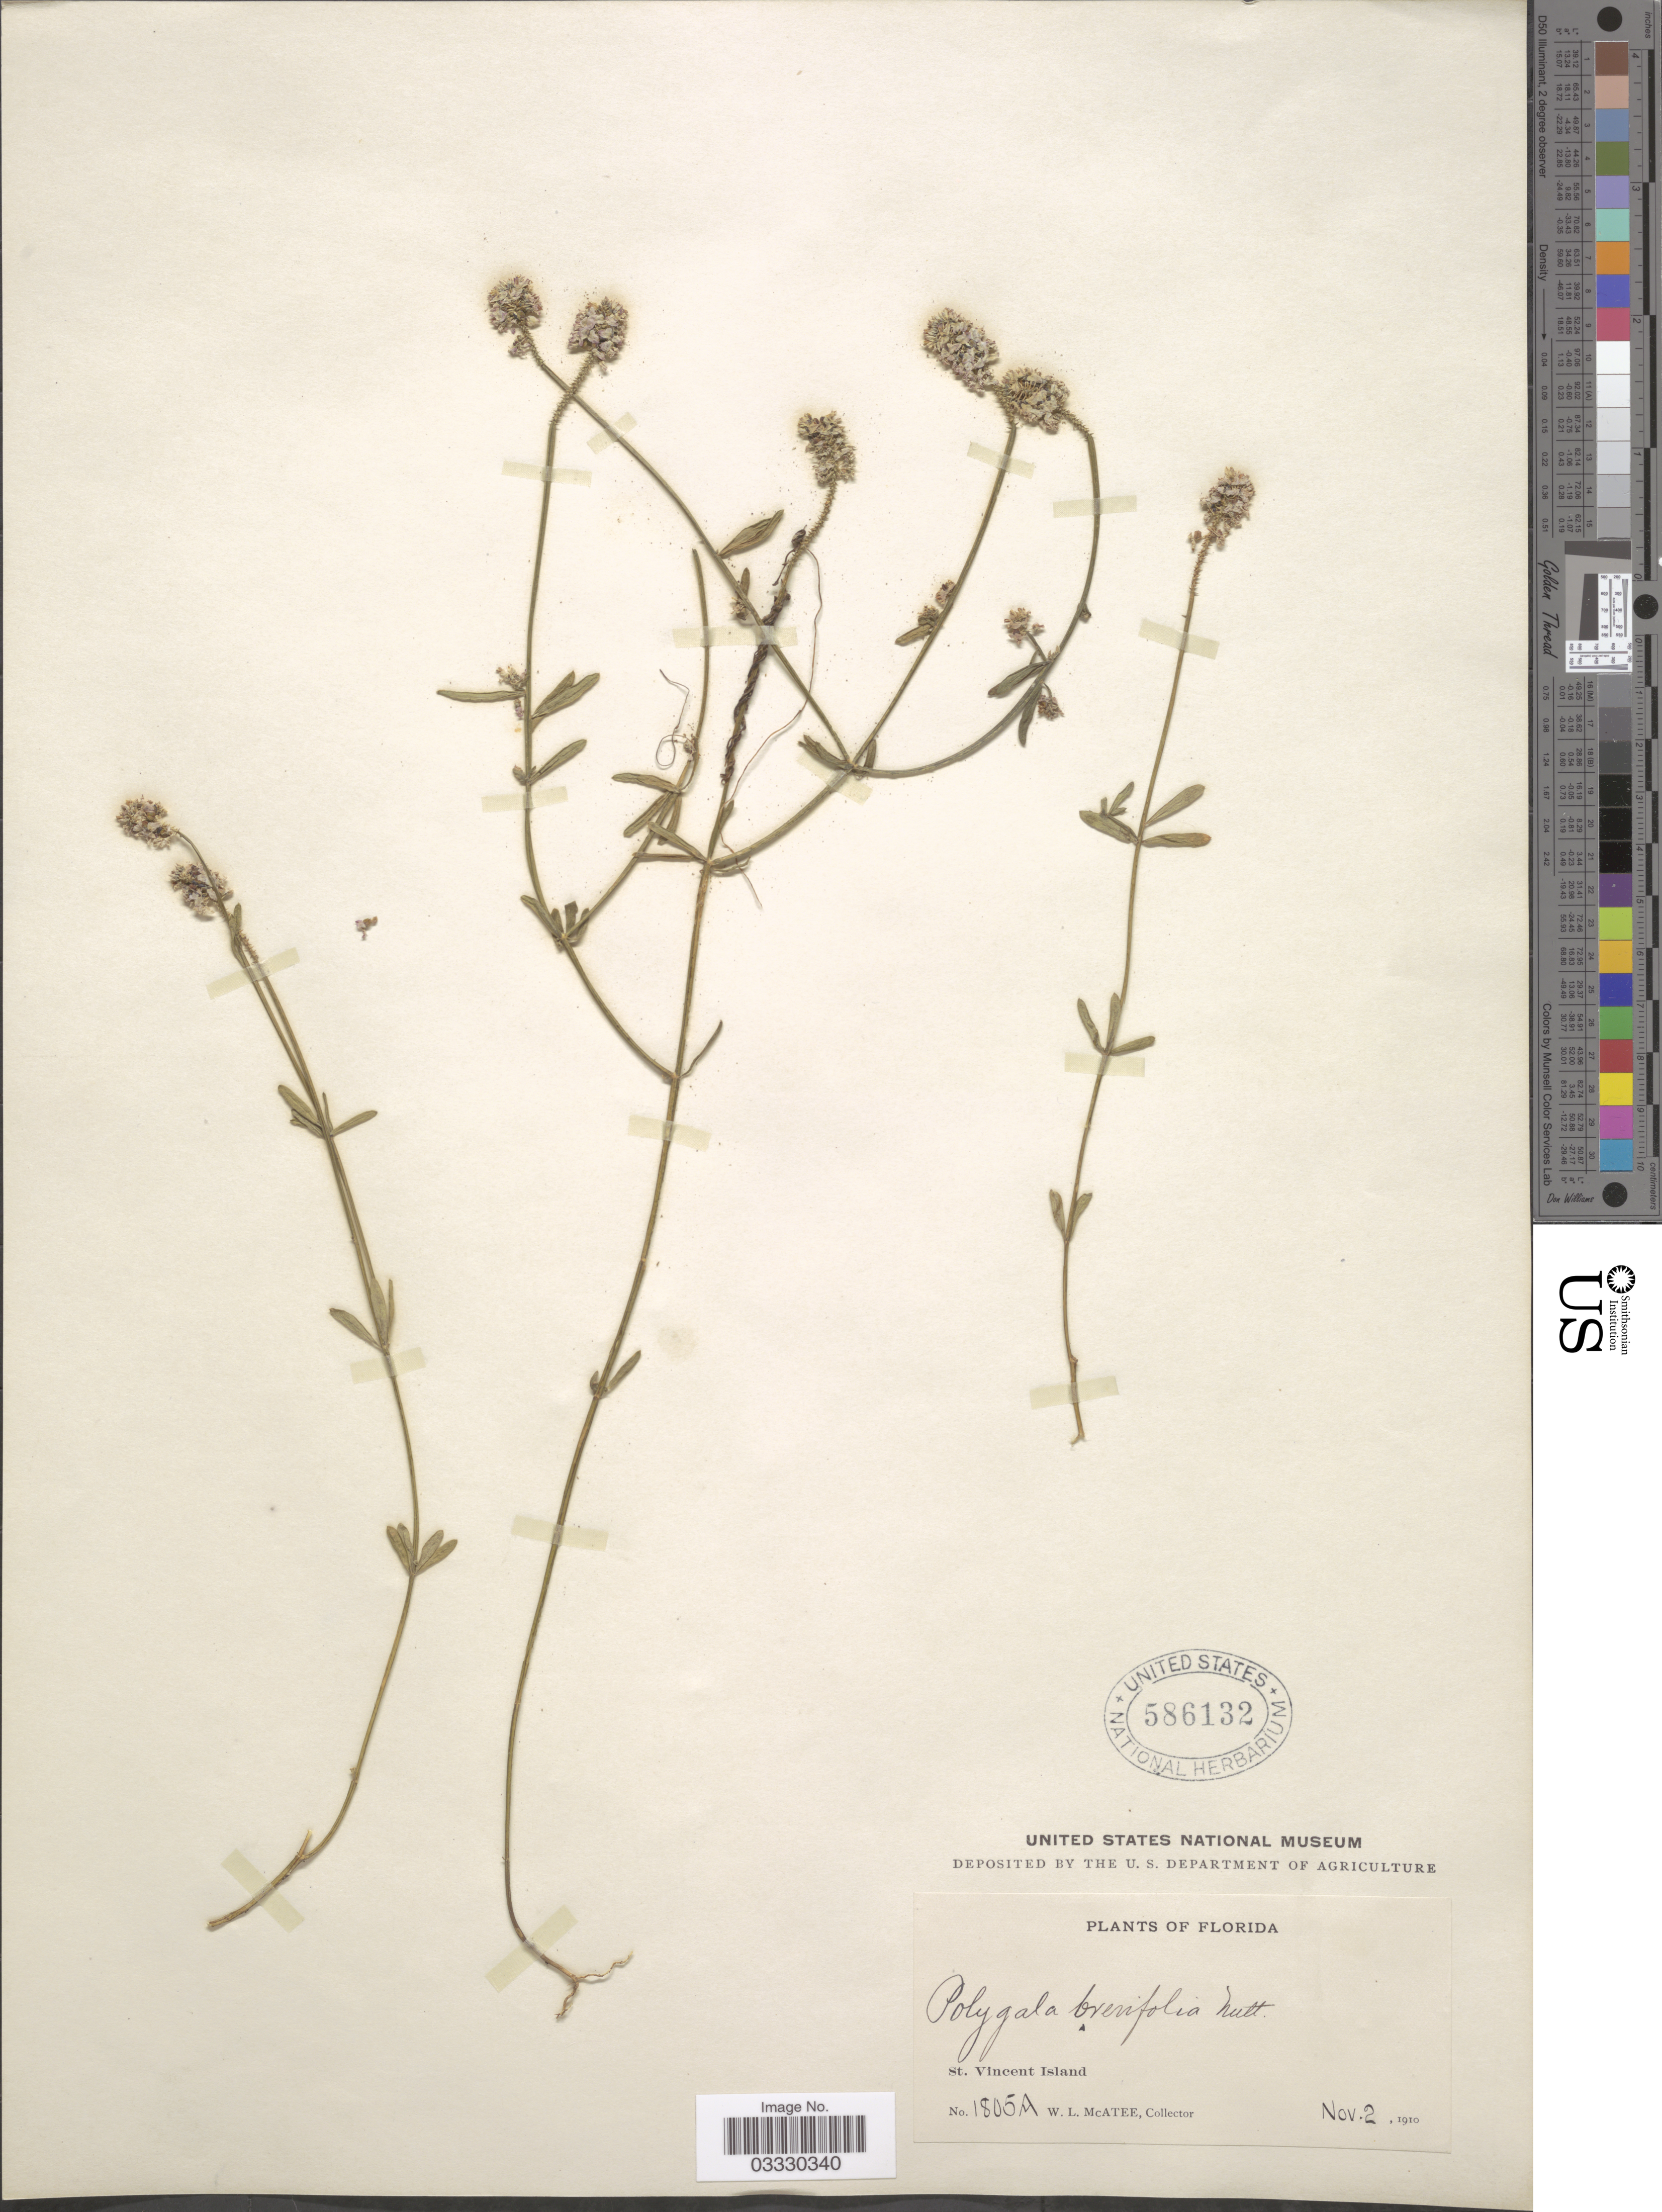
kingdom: Plantae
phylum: Tracheophyta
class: Magnoliopsida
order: Fabales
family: Polygalaceae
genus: Polygala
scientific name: Polygala brevifolia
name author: Nutt.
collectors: W. McAtee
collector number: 1805A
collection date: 1910-11-01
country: United States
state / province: Florida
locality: St. Vincent Island.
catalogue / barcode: US 586132